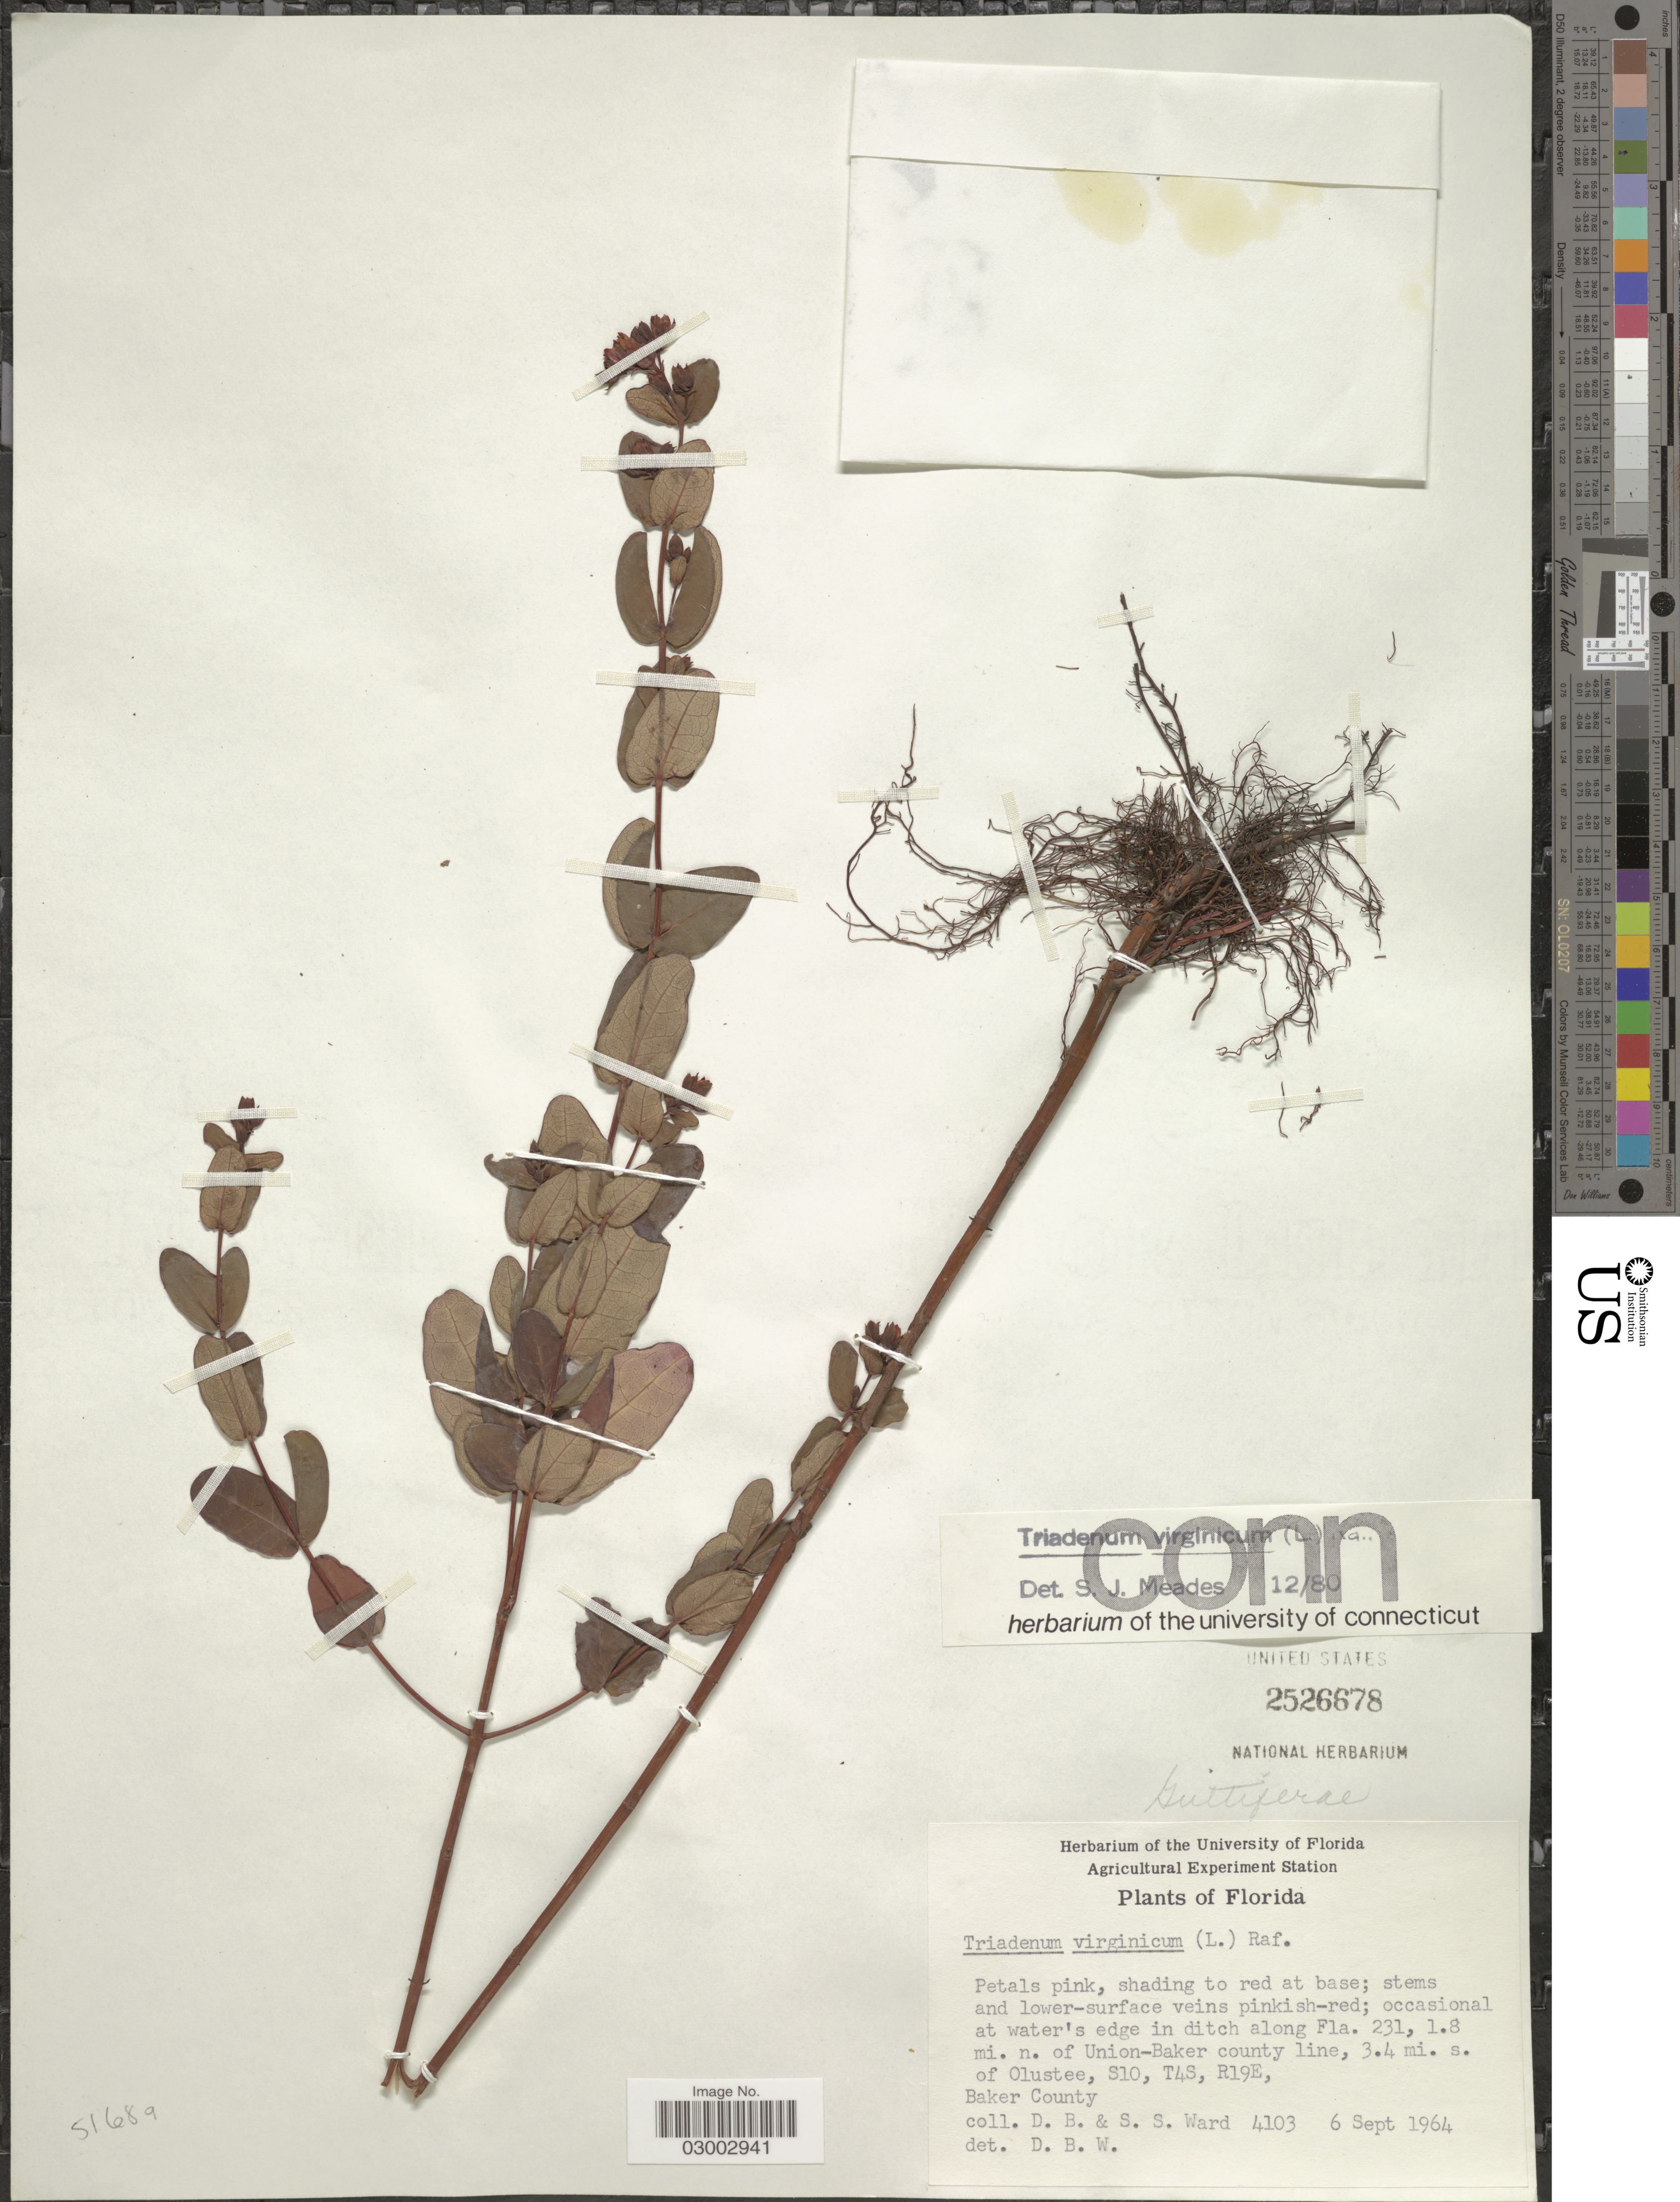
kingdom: Plantae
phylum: Tracheophyta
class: Magnoliopsida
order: Malpighiales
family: Hypericaceae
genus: Hypericum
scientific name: Hypericum virginicum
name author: L.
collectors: D. B. Ward & S. S. Ward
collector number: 4103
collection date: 1964-09-06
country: United States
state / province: Florida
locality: Occasional at water's edge in ditch along Fla. 231, 1.8 mi. n. of Union-Baker county line, 3.4 mi. s. of Olustee, S10, T4S, R19E, Baker County.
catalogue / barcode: US 2526678